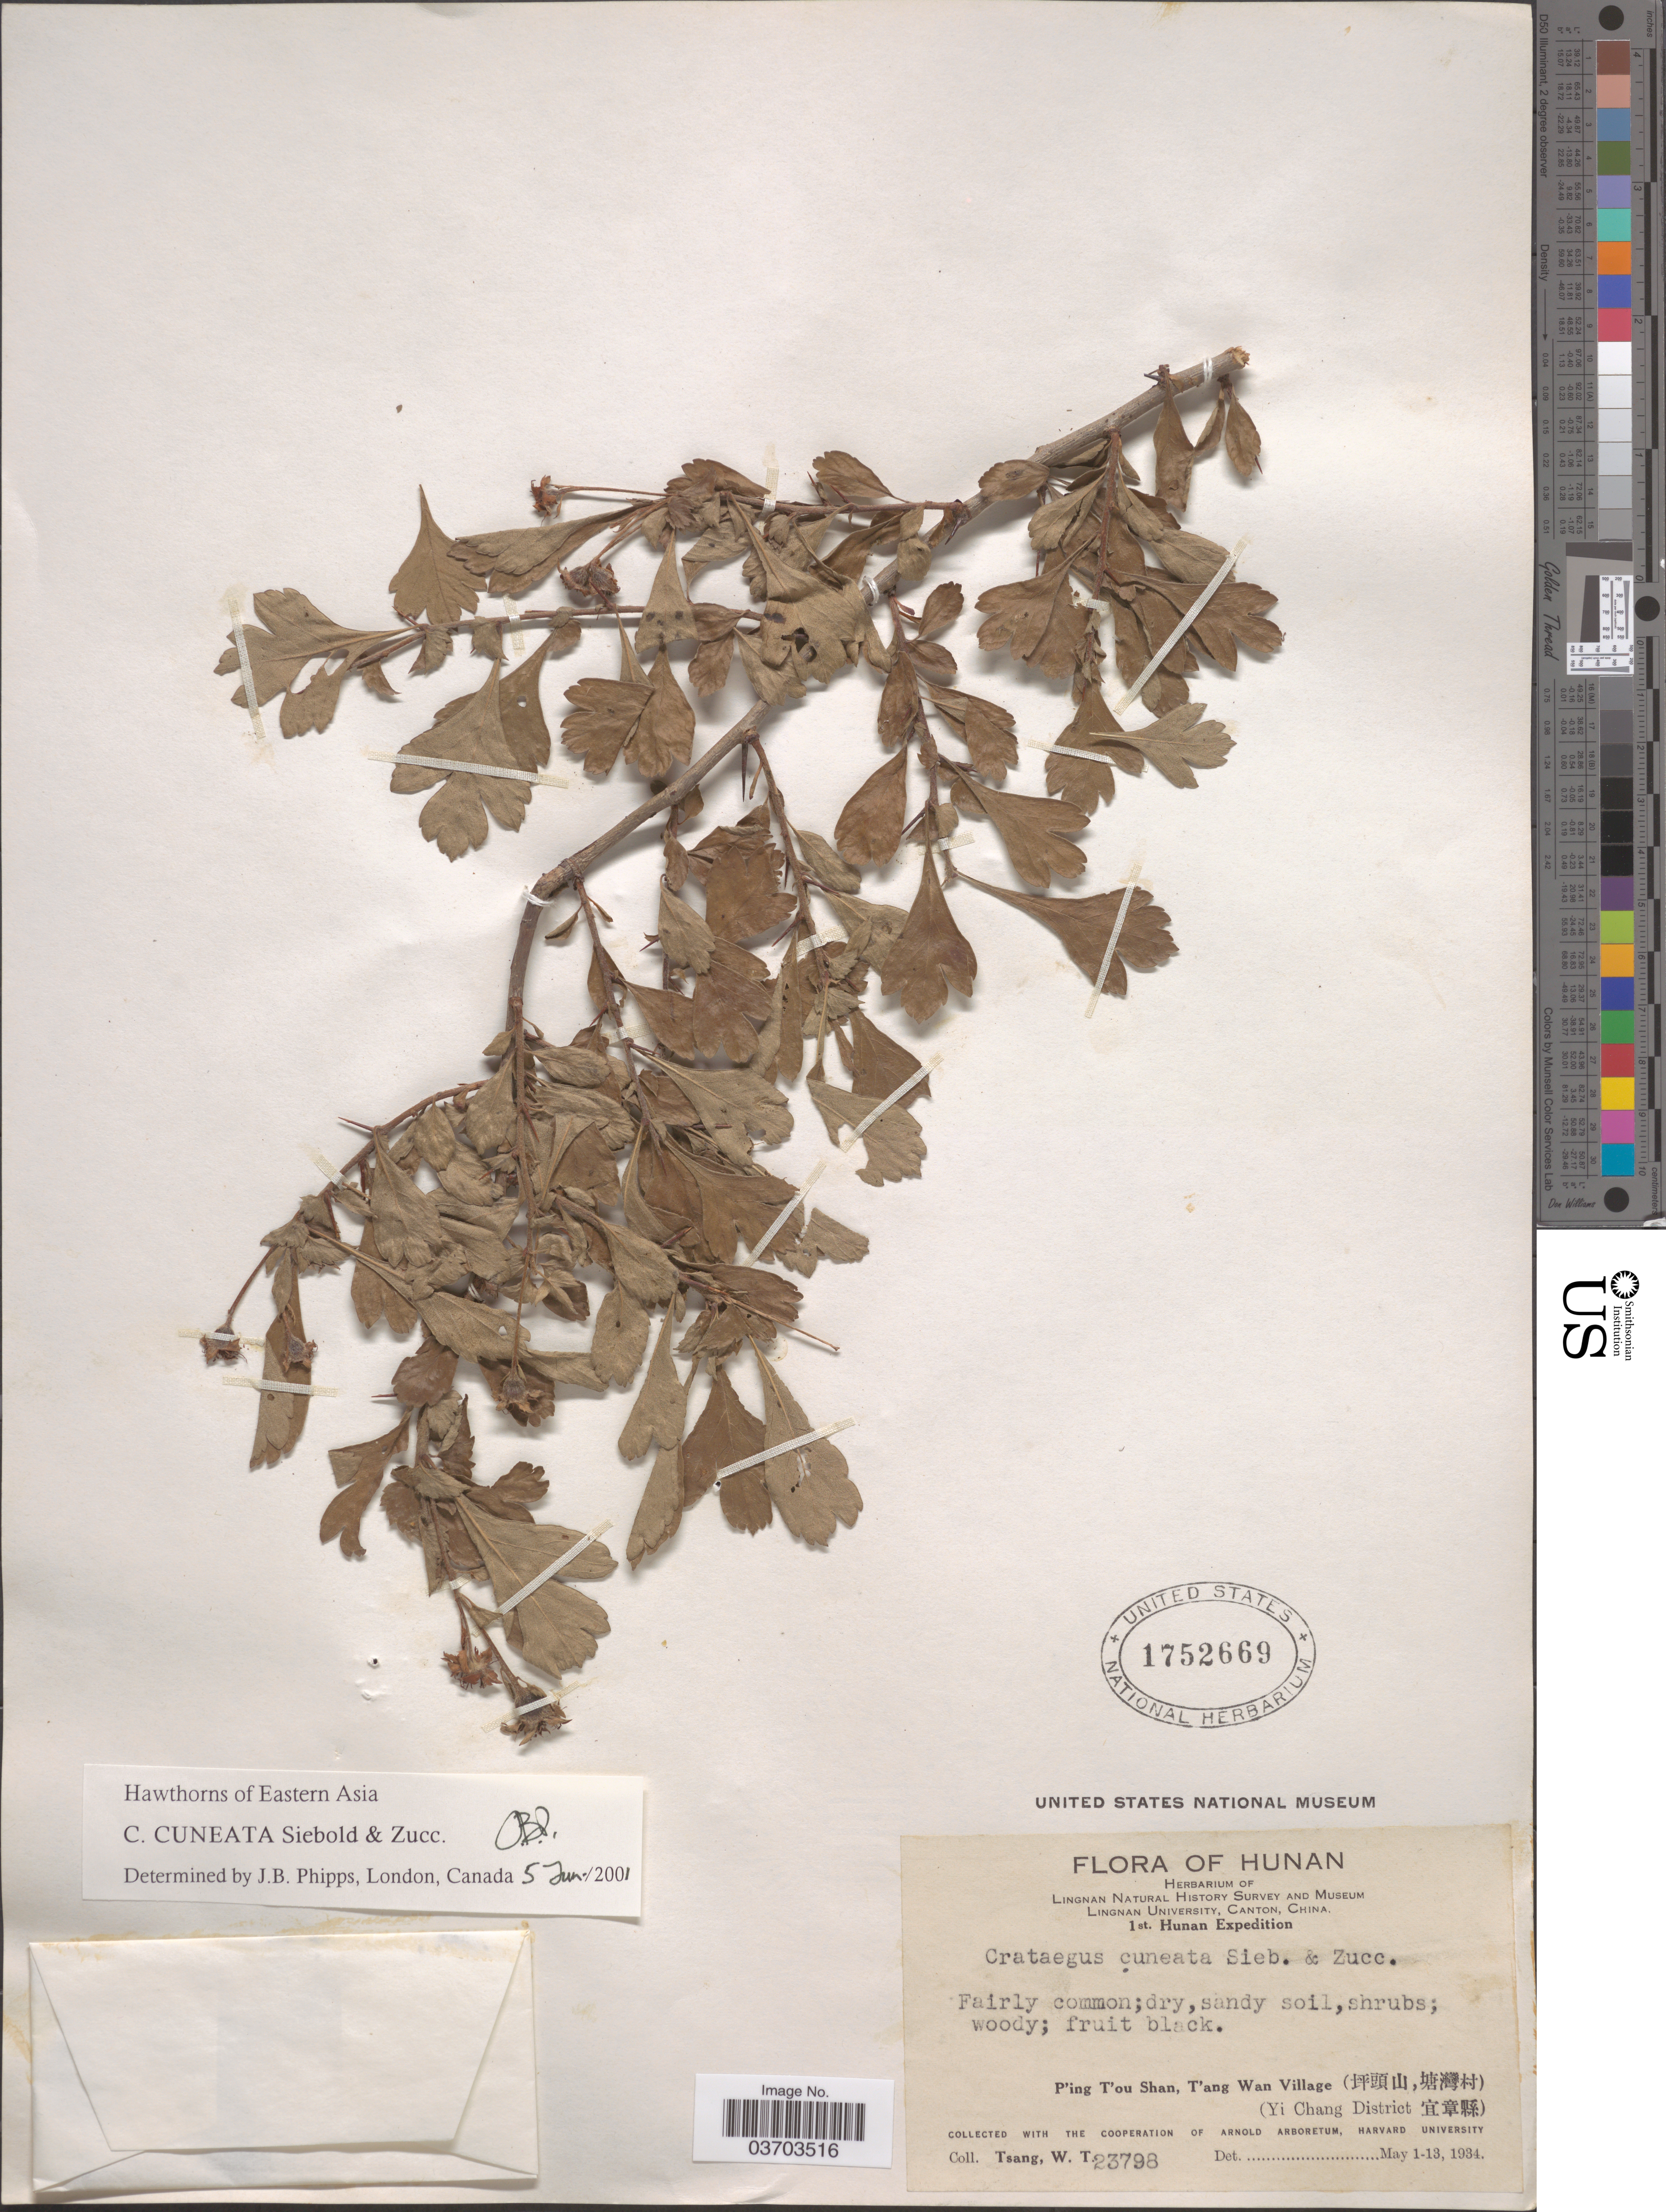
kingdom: Plantae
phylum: Tracheophyta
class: Magnoliopsida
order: Rosales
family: Rosaceae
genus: Crataegus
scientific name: Crataegus cuneata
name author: Siebold & Zucc.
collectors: W. T. Tsang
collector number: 23798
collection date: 1934-05-01/1934-05-13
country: China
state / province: Hunan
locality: P'ing T'ou Shan, T'ang Wan Village (X) (Yi Chang District X).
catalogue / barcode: US 1752669